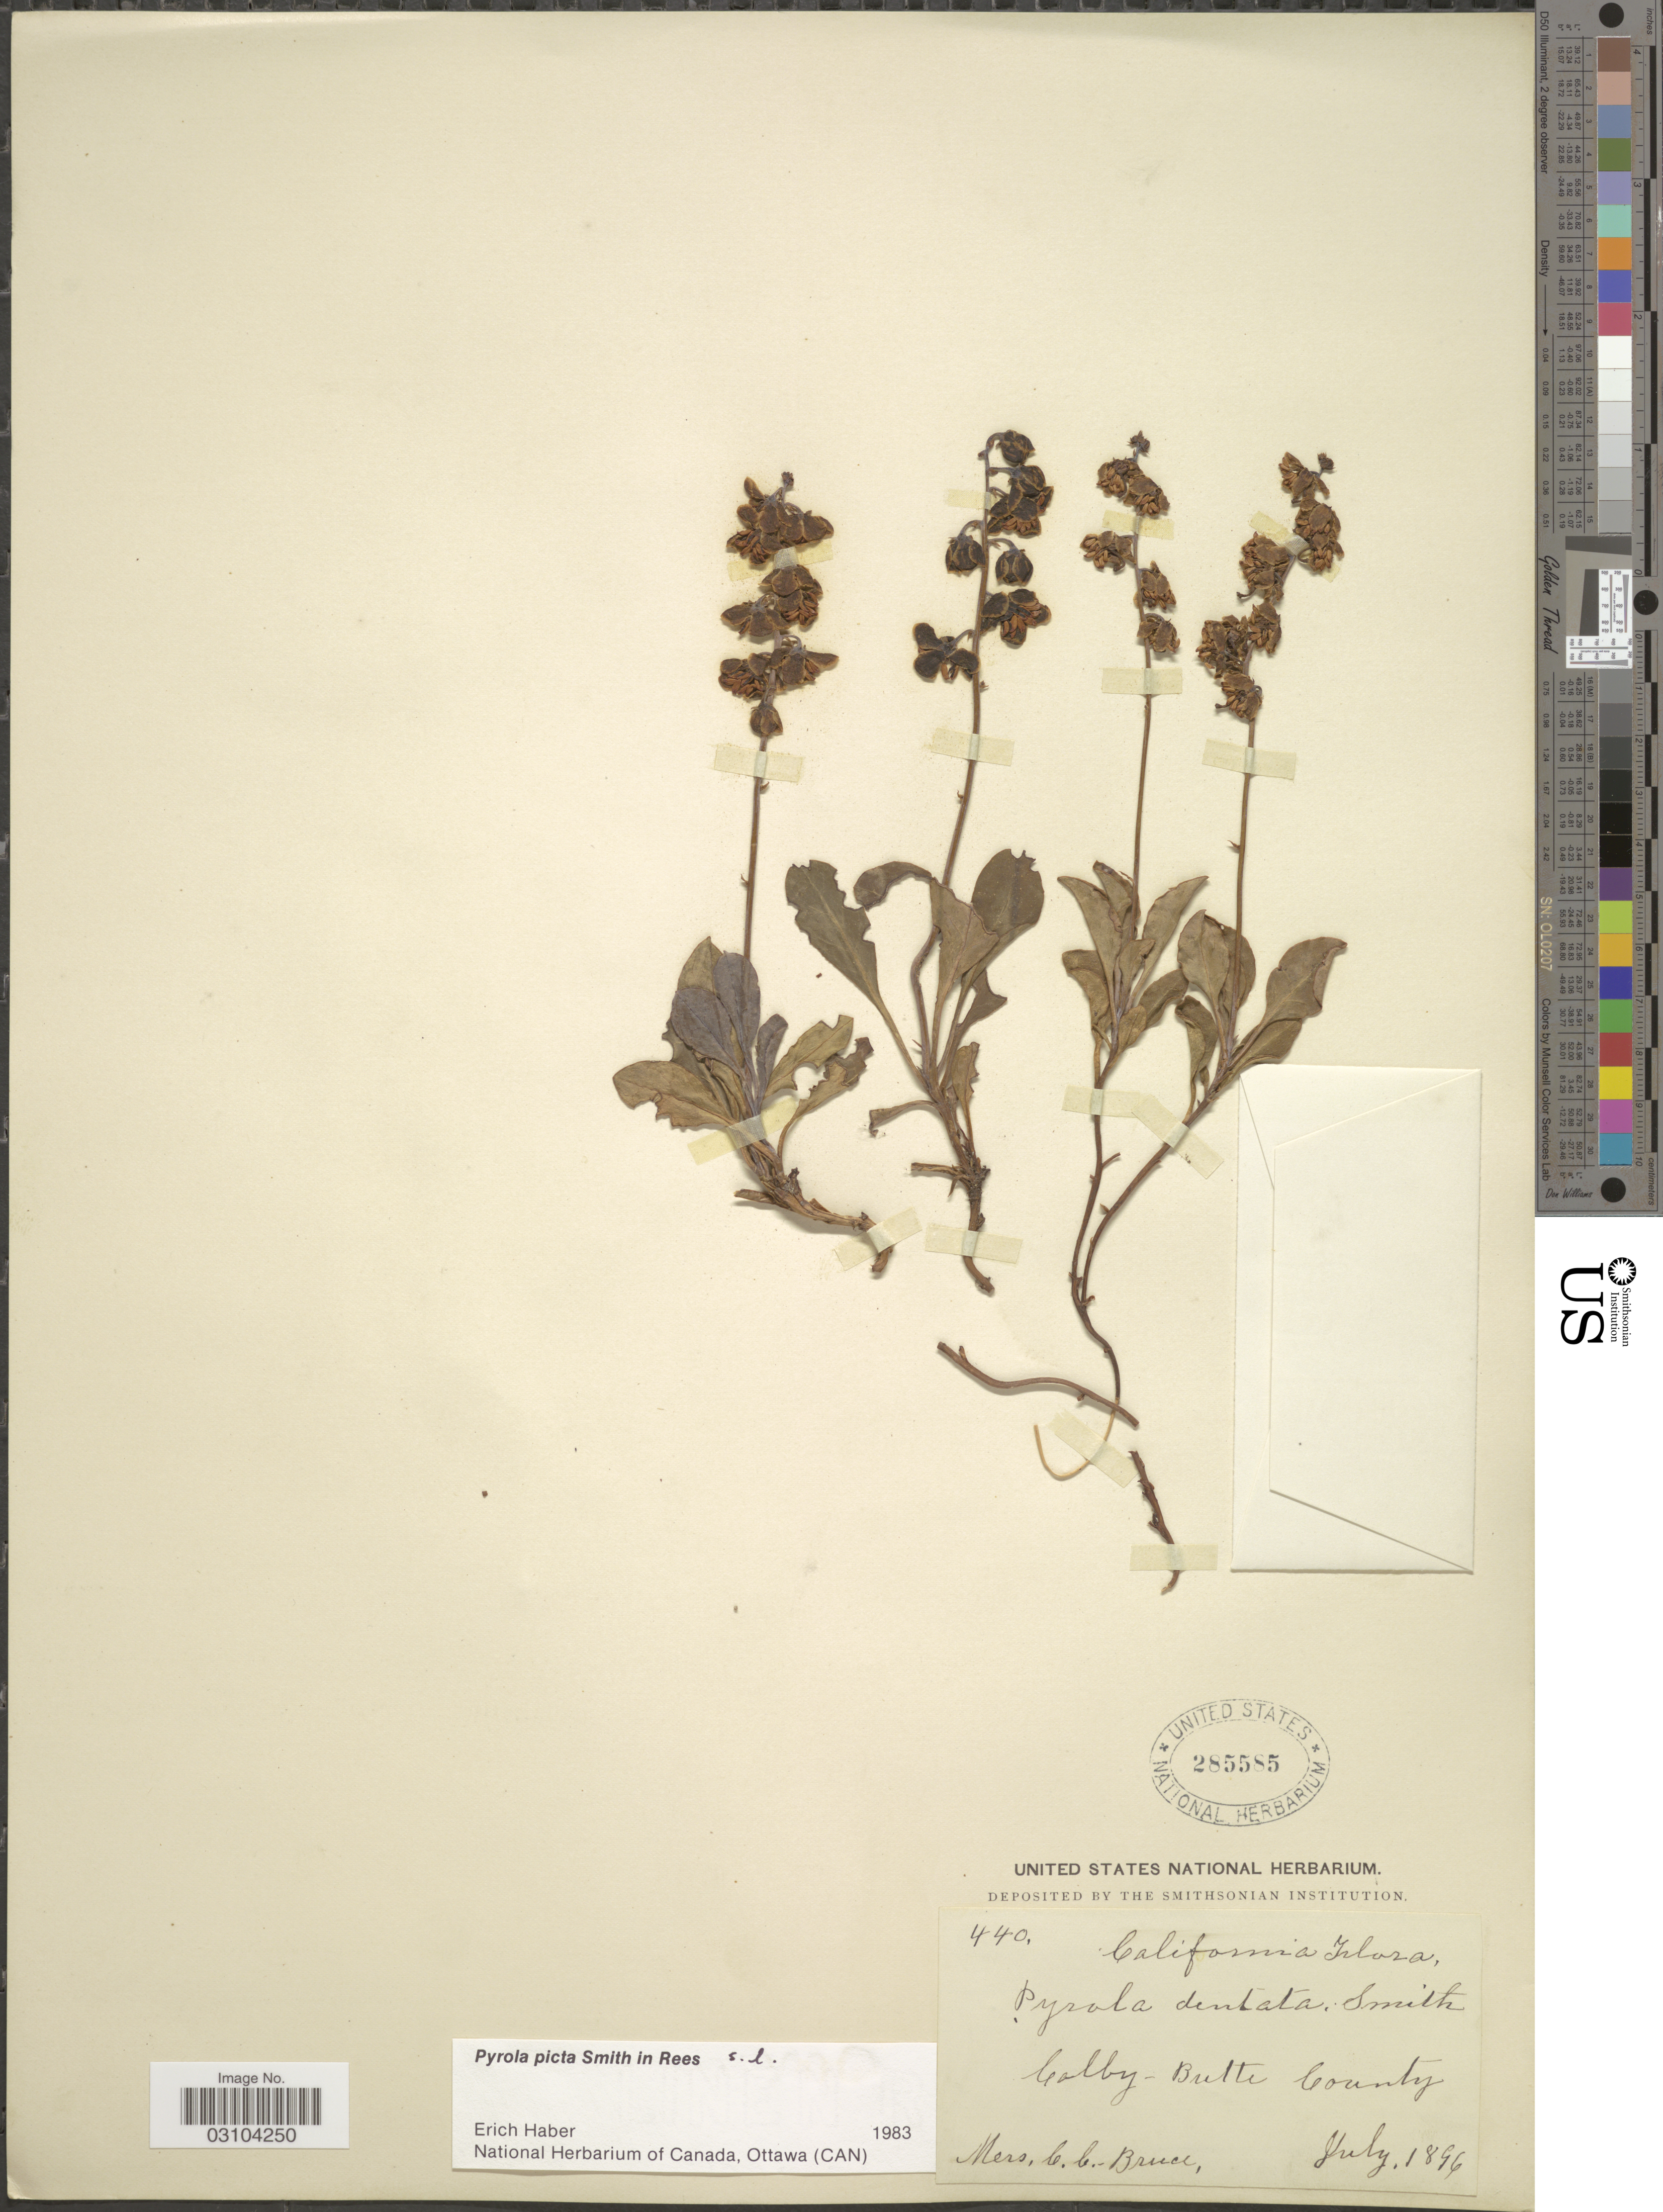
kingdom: Plantae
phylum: Tracheophyta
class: Magnoliopsida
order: Ericales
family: Ericaceae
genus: Pyrola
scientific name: Pyrola picta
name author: Sm. in Rees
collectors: C. Bruce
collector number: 440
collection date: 1896-07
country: United States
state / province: California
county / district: Butte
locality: Colby - Butte County.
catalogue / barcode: US 285585